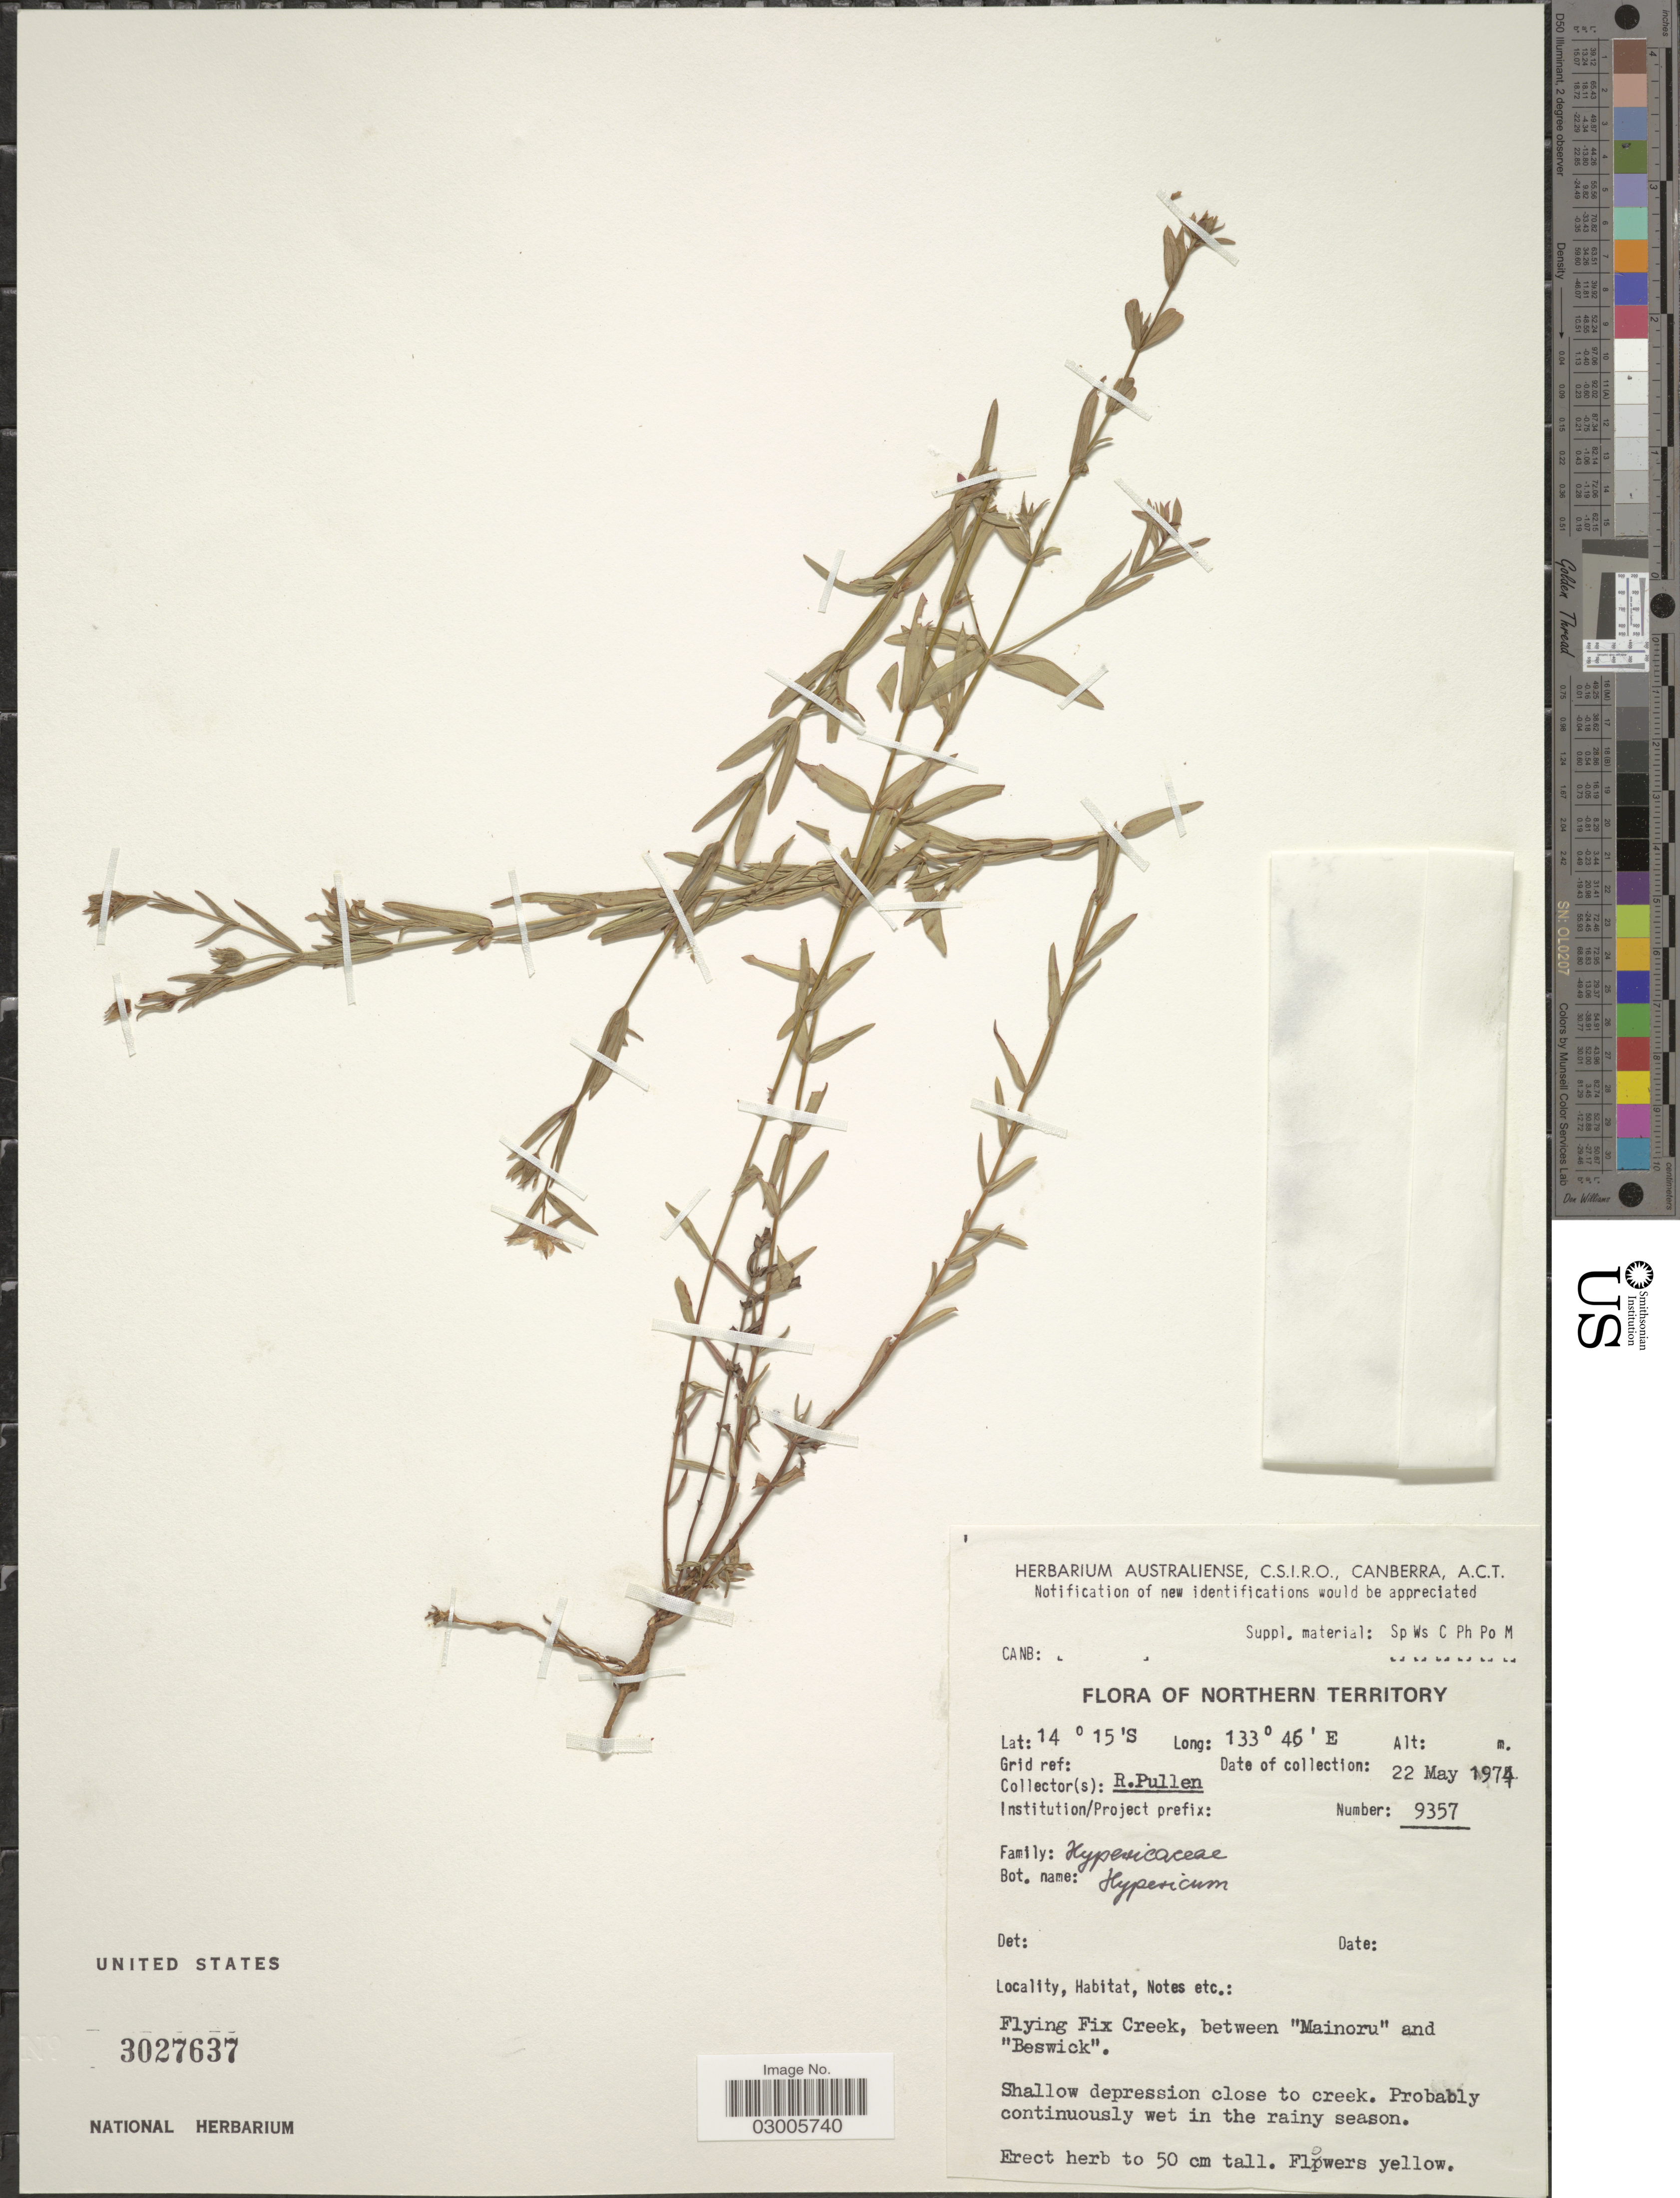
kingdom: Plantae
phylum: Tracheophyta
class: Magnoliopsida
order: Malpighiales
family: Hypericaceae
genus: Hypericum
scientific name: Hypericum sp.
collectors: R. Pullen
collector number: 9357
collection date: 1974-05-22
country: Australia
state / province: Northern Territory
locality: Flying Fix Creek, between "Mainoru" and "Beswick".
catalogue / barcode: US 3027637